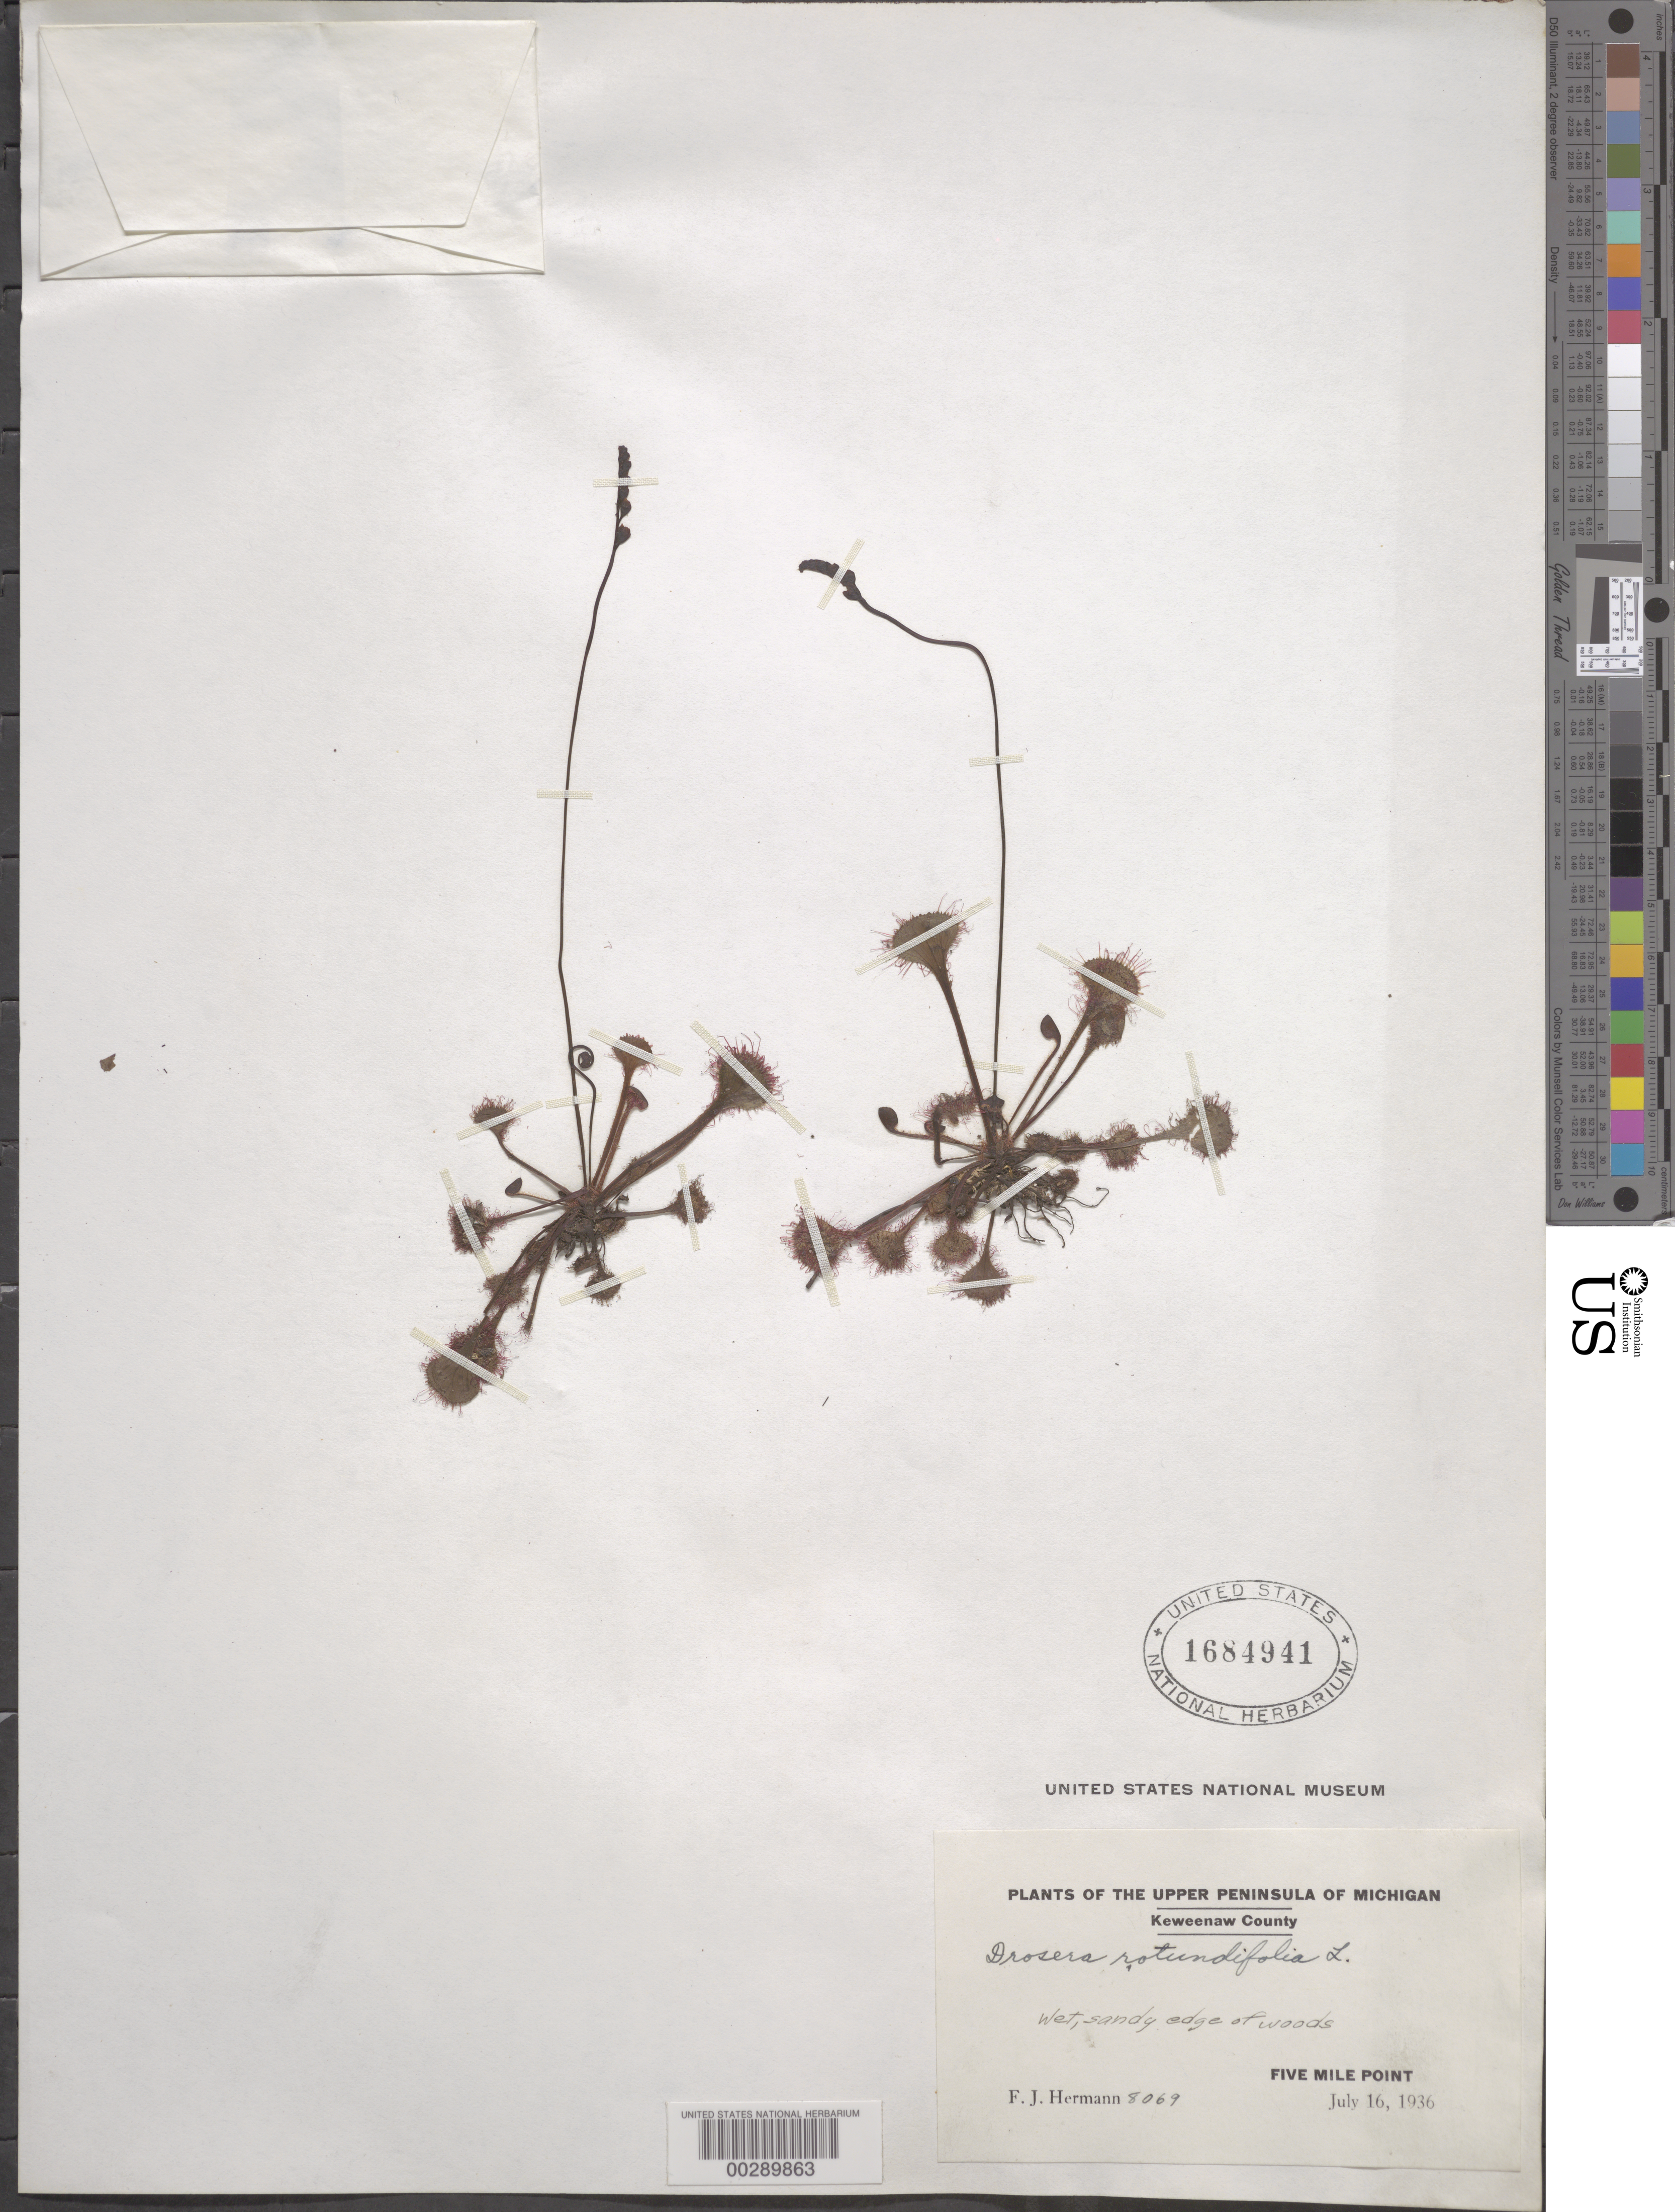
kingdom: Plantae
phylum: Tracheophyta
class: Magnoliopsida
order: Caryophyllales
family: Droseraceae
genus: Drosera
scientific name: Drosera rotundifolia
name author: L.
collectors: F. J. Hermann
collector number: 8069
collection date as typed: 16 Jul 1936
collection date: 1936-07-16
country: United States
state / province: Michigan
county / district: Keweenaw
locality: Five mile point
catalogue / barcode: US 1684941